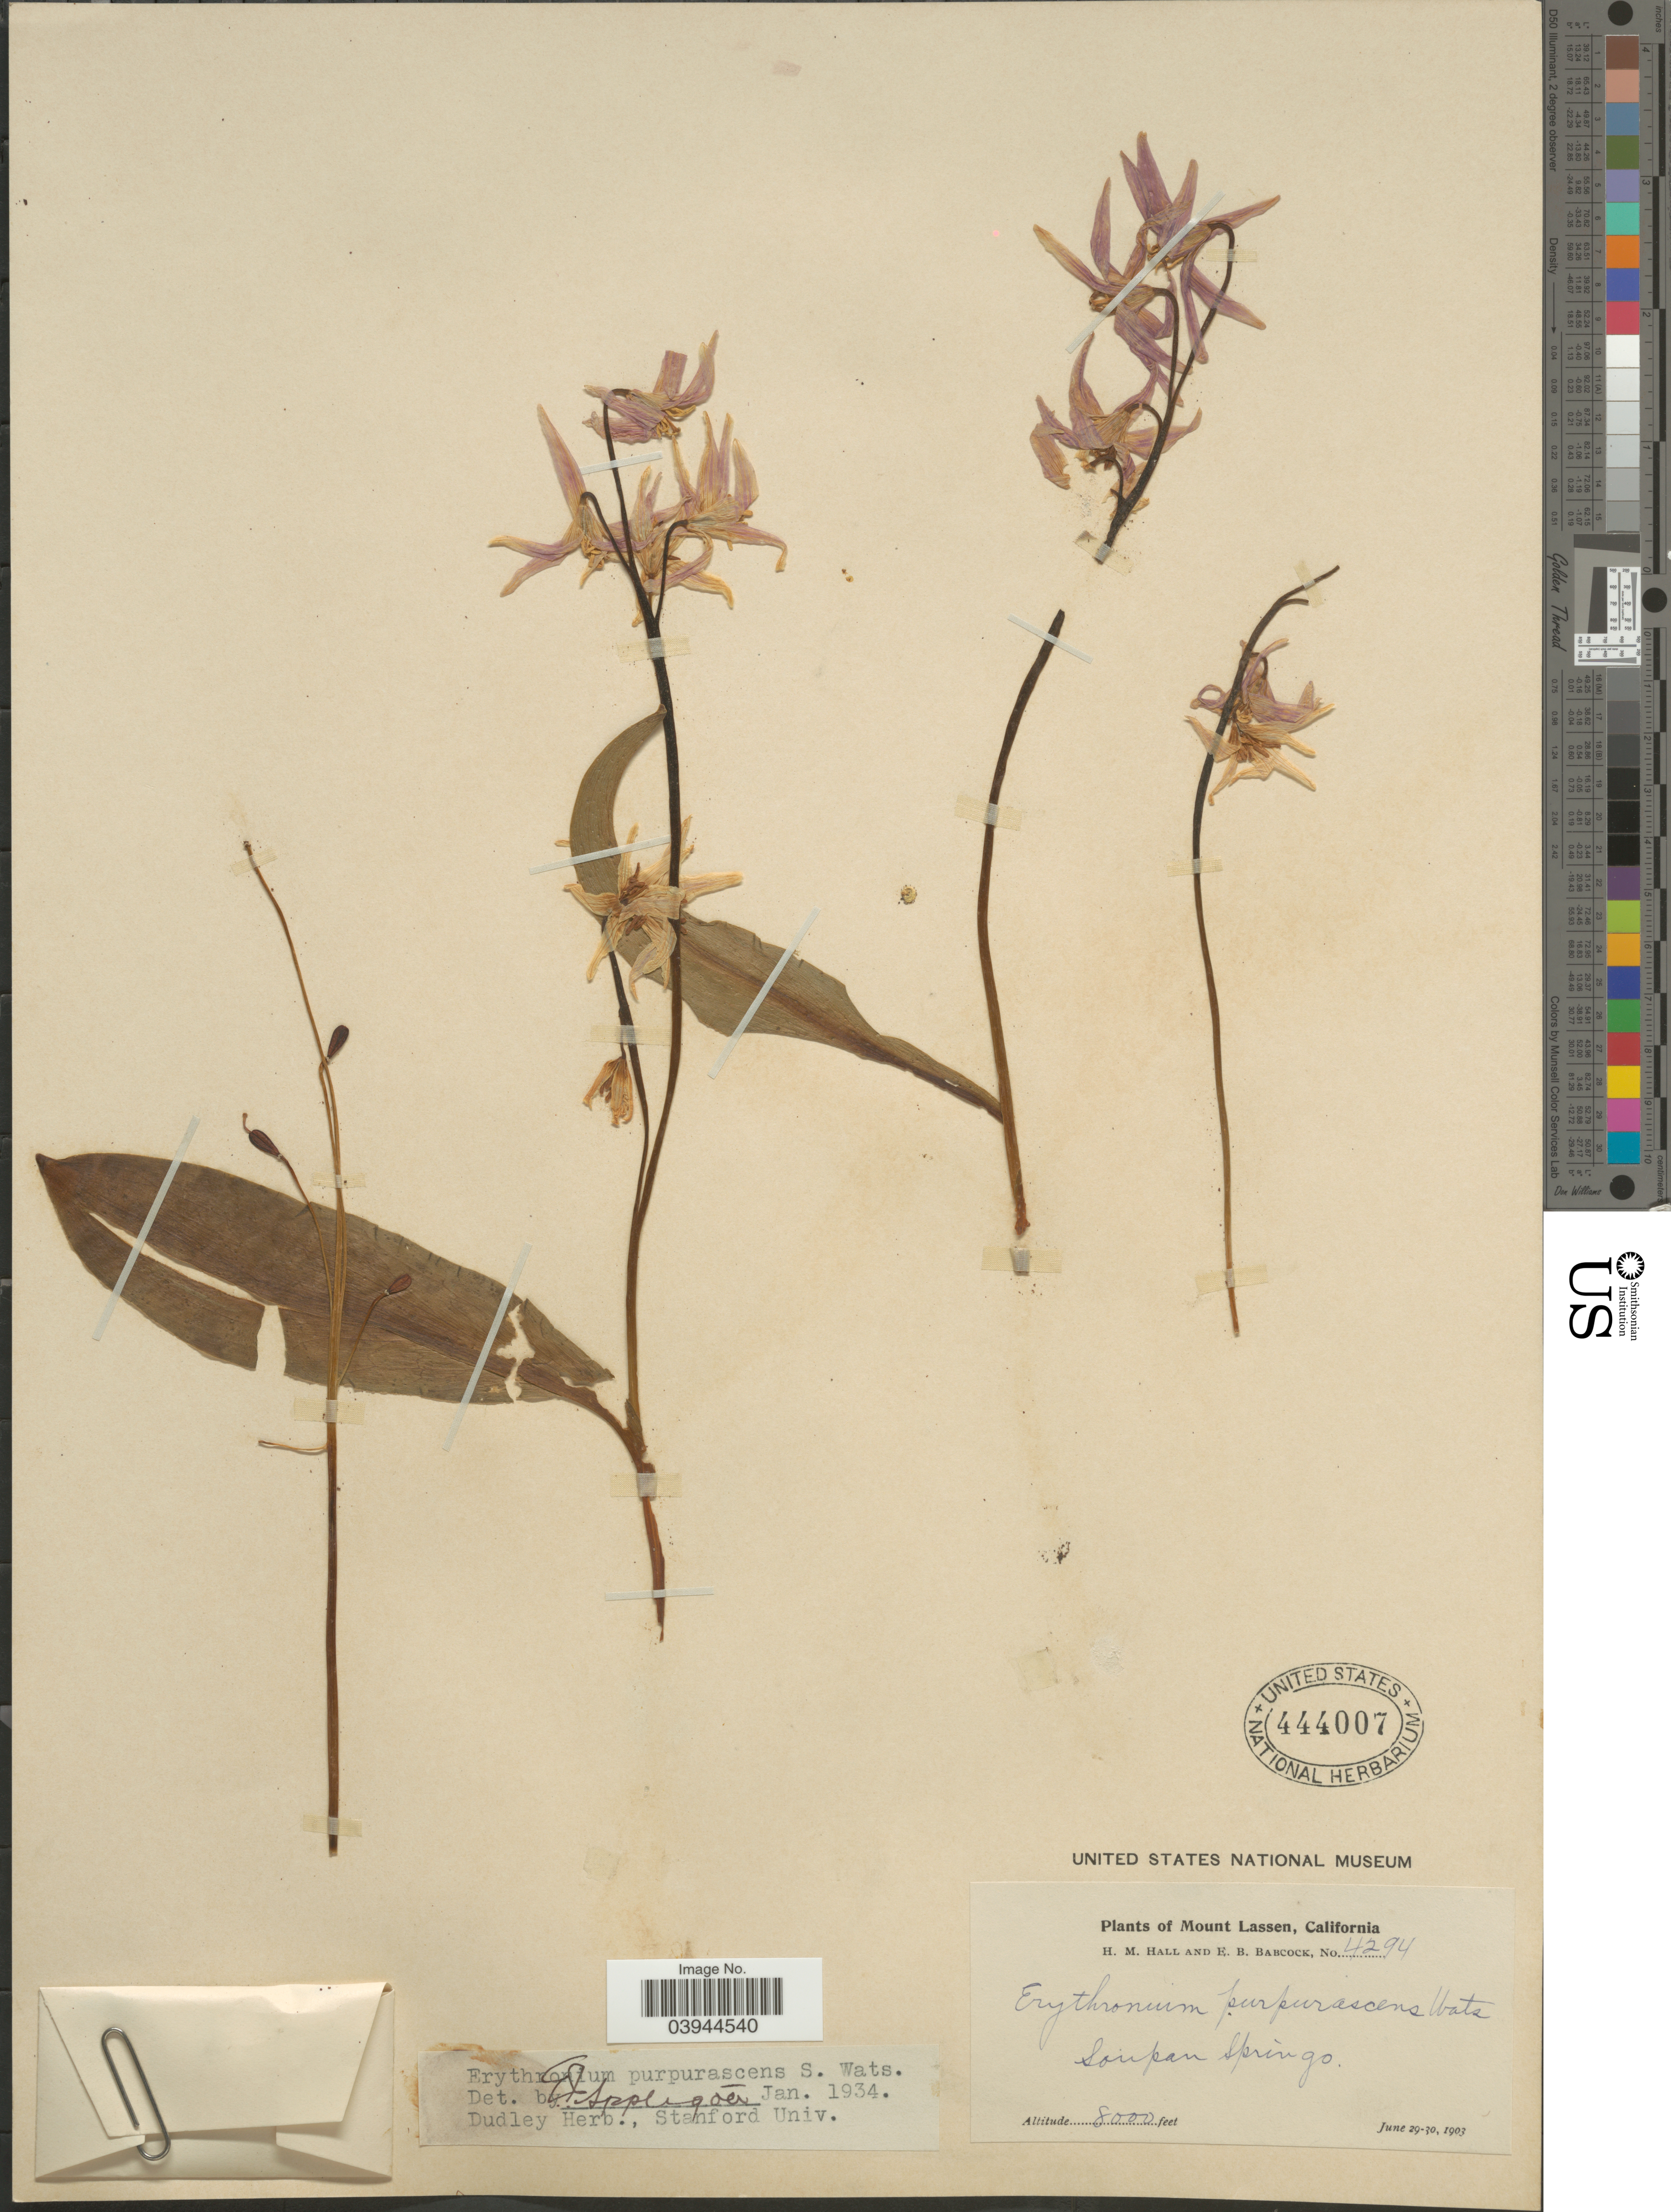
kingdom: Plantae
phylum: Tracheophyta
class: Liliopsida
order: Liliales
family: Liliaceae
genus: Erythronium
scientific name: Erythronium purpurascens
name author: S. Watson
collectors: H. M. Hall & E. B. Babcock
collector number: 4294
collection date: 1903-06-29/1903-06-30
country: United States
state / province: California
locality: Mount Lassen. Soupan Springs.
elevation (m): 2438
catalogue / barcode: US 444007